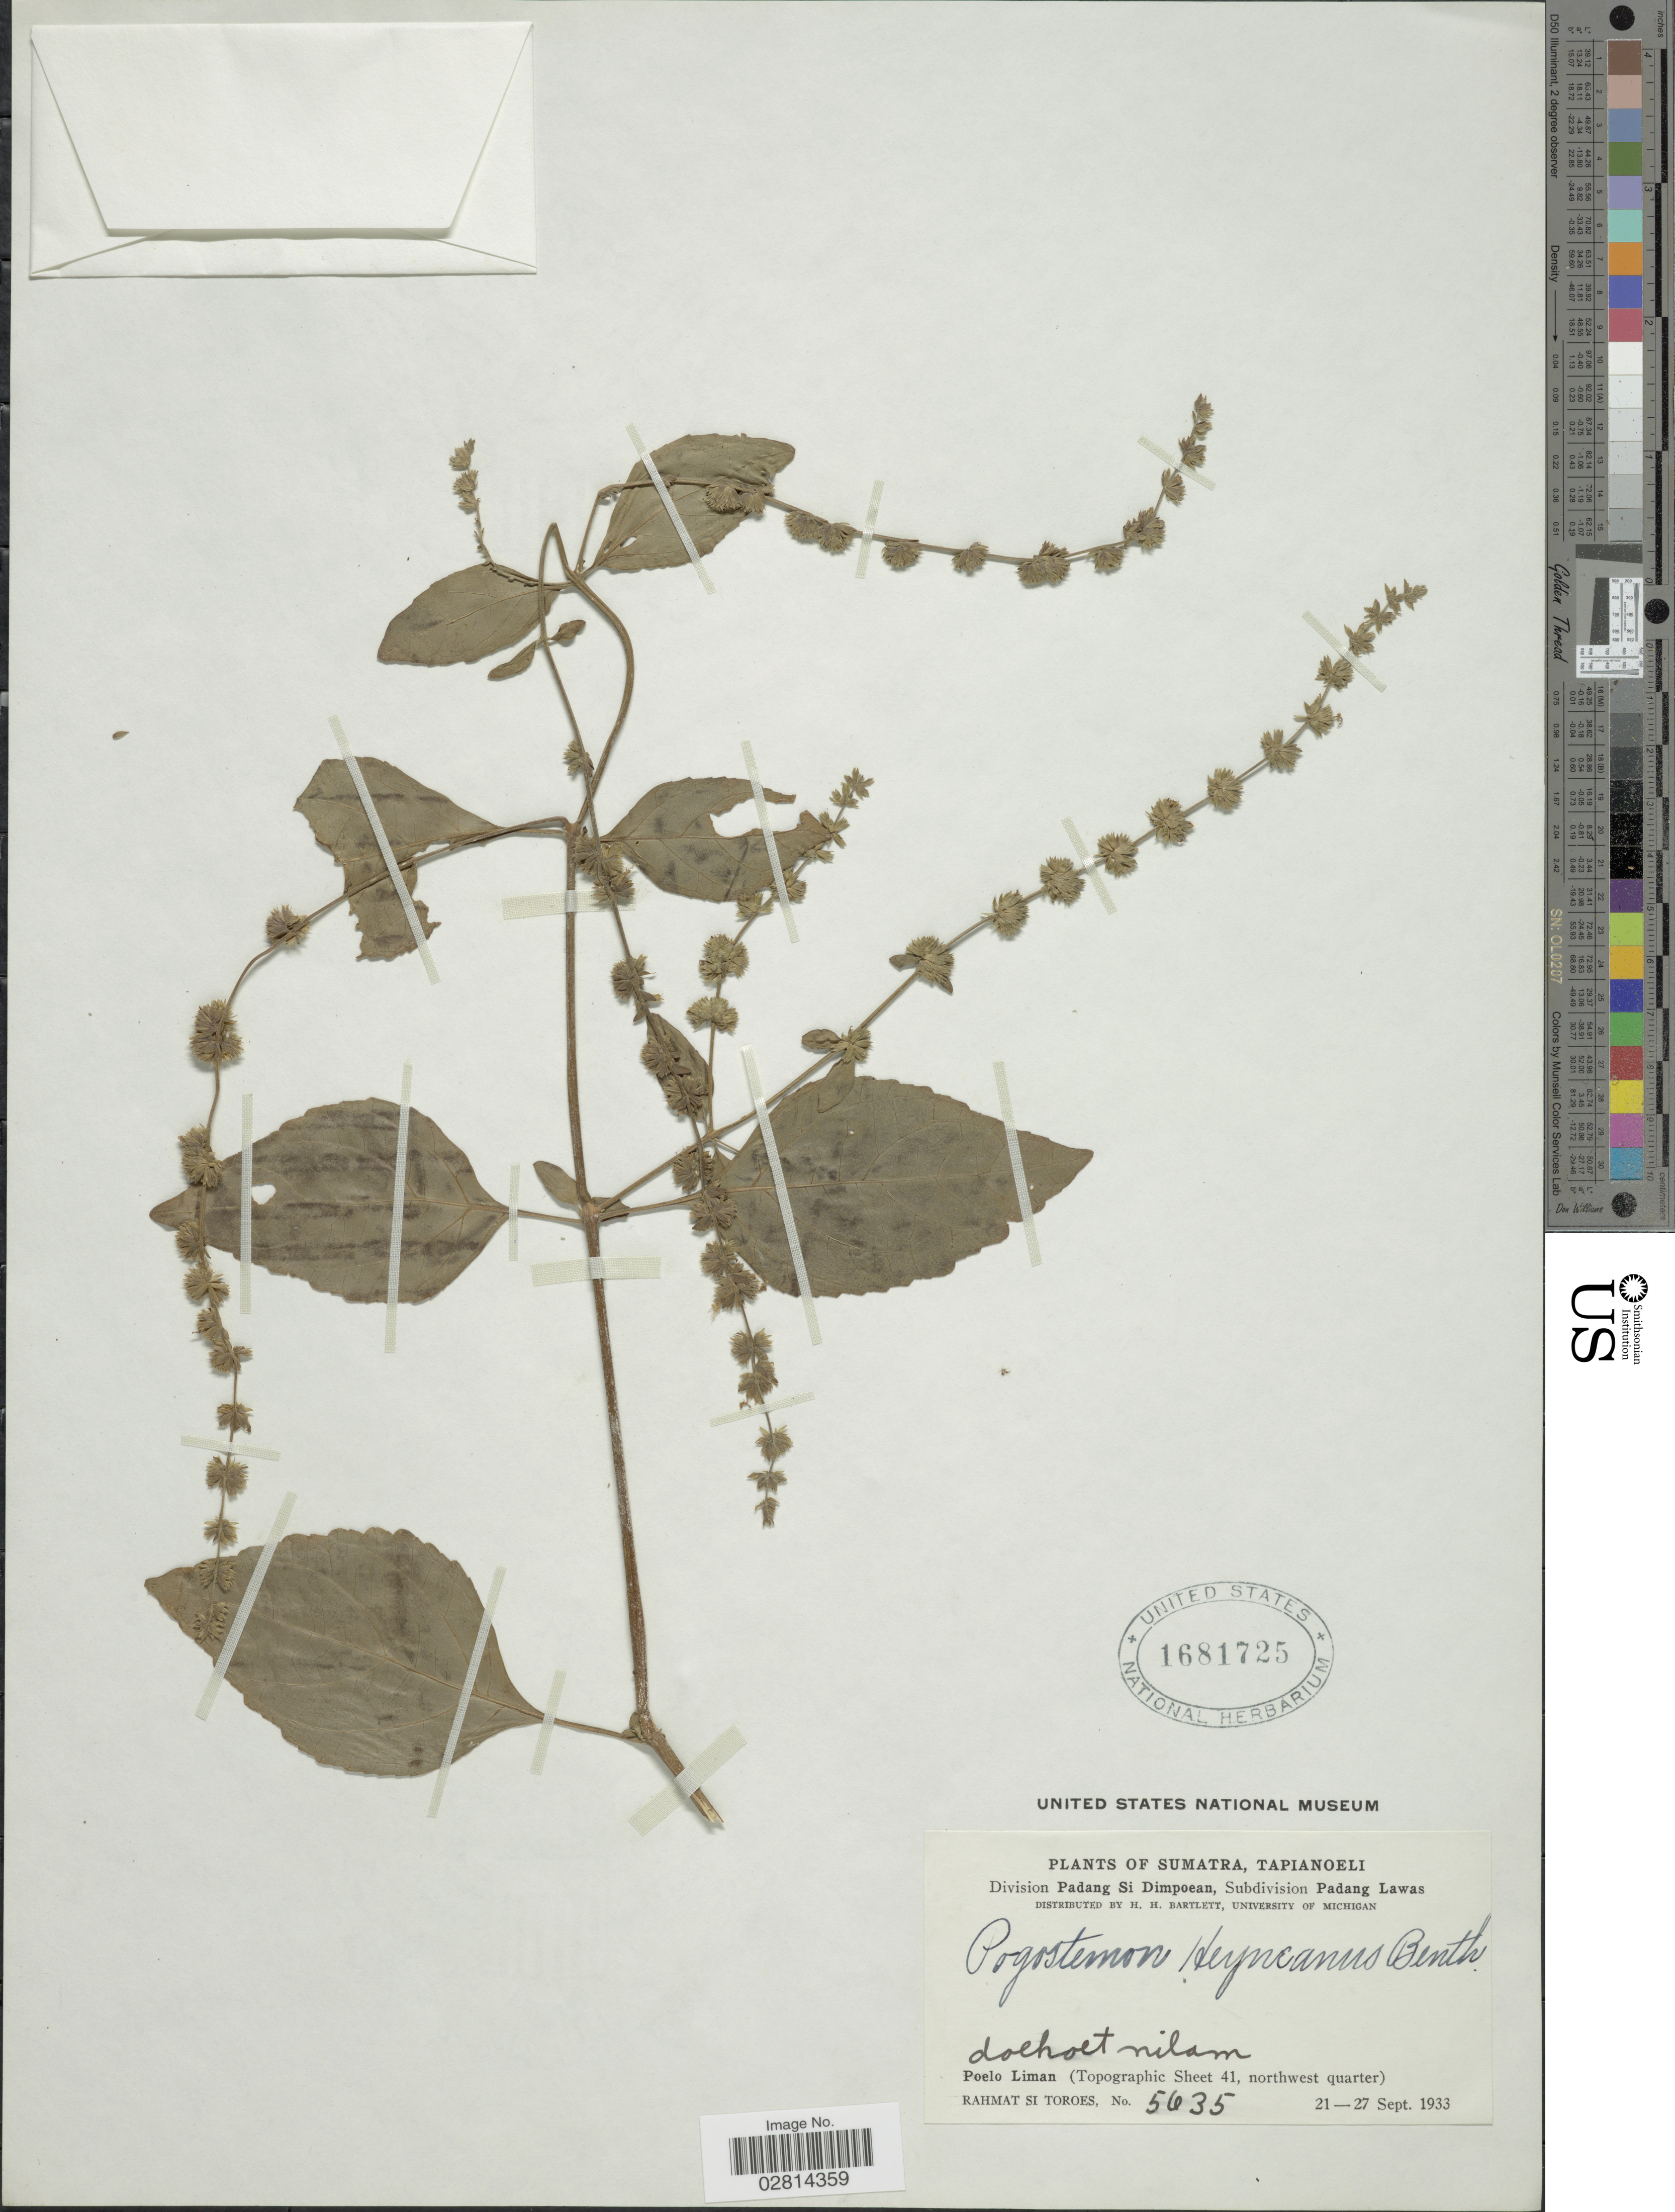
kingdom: Plantae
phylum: Tracheophyta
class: Magnoliopsida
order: Lamiales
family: Lamiaceae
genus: Pogostemon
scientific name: Pogostemon heyneanus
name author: Benth.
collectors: Rahmat Si Boeea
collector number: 5635*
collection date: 1933-09-21/1933-09-27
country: Indonesia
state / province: Sumatra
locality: Tapianoeli. Division Padang Si Dimpoean, Subdivision Padang Lawas. Poelo Liman (Topographic Sheet 41, northwest quarter).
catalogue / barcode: US 1681725